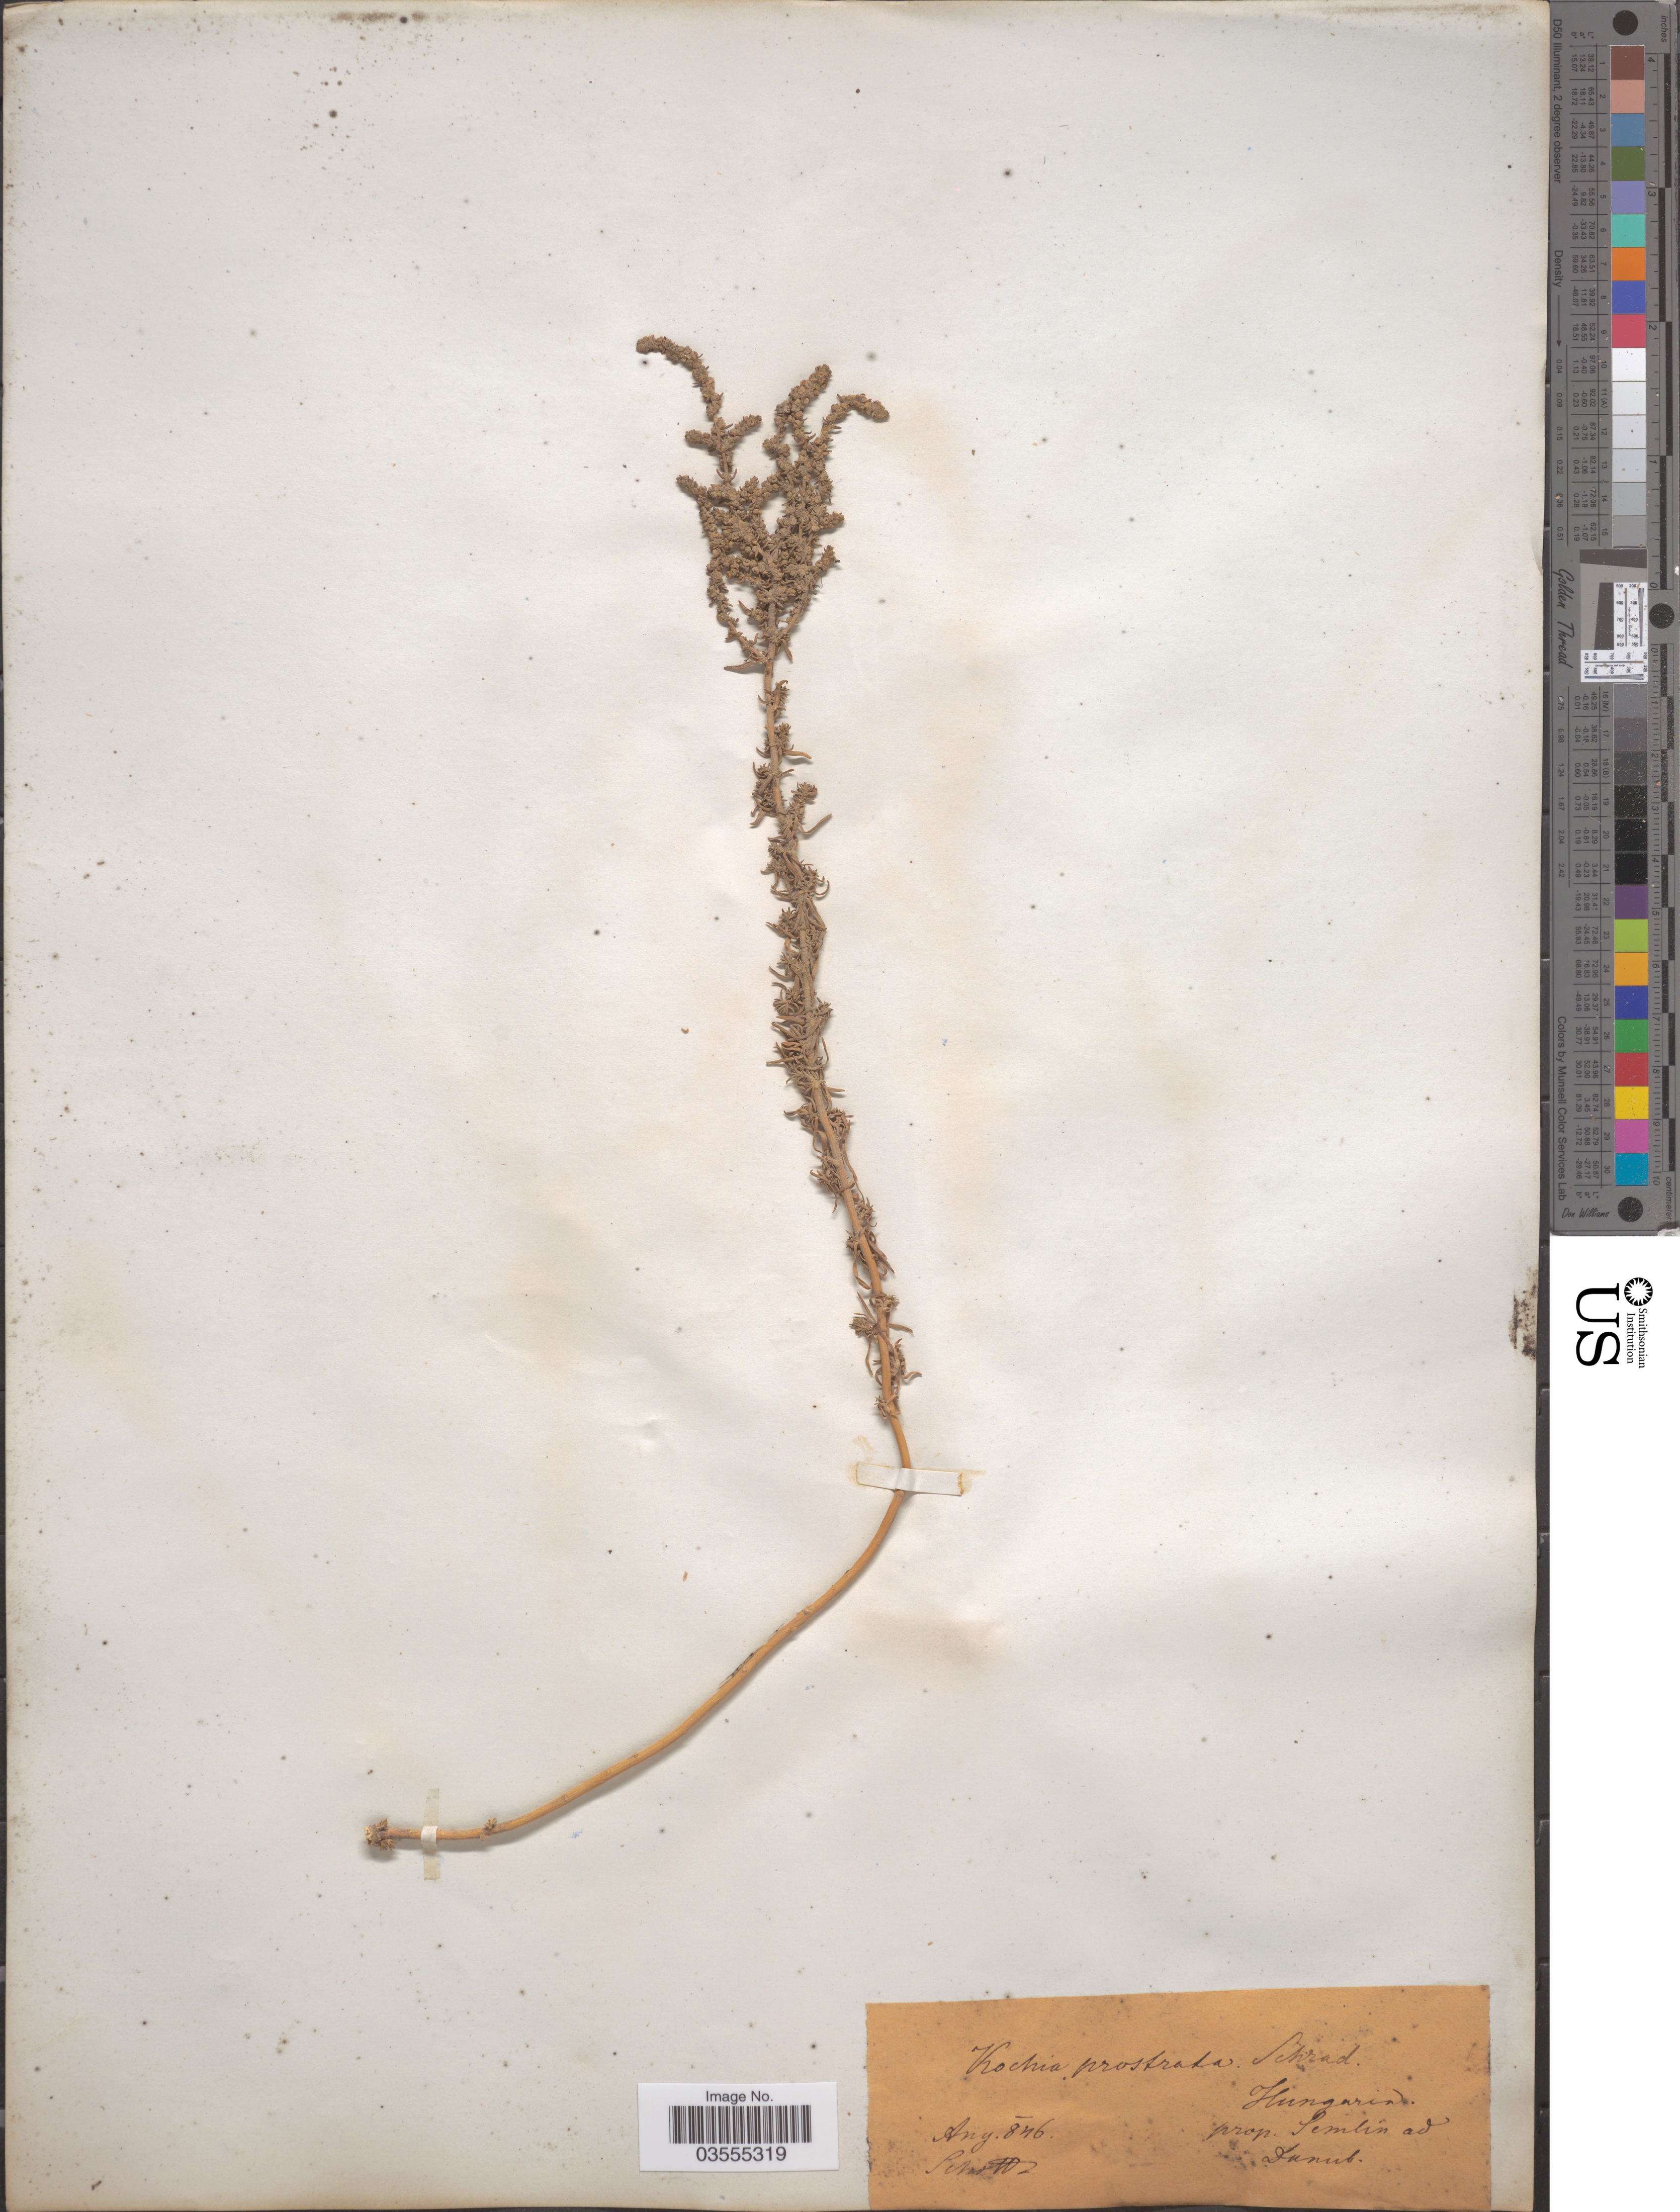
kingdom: Plantae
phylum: Tracheophyta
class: Magnoliopsida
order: Caryophyllales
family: Amaranthaceae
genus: Bassia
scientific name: Bassia prostrata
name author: (L.) Beck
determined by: U.S. National Herbarium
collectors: -. Schottz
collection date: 1846-08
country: Hungary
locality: Hungaria. prop. Semlin ad Danub.